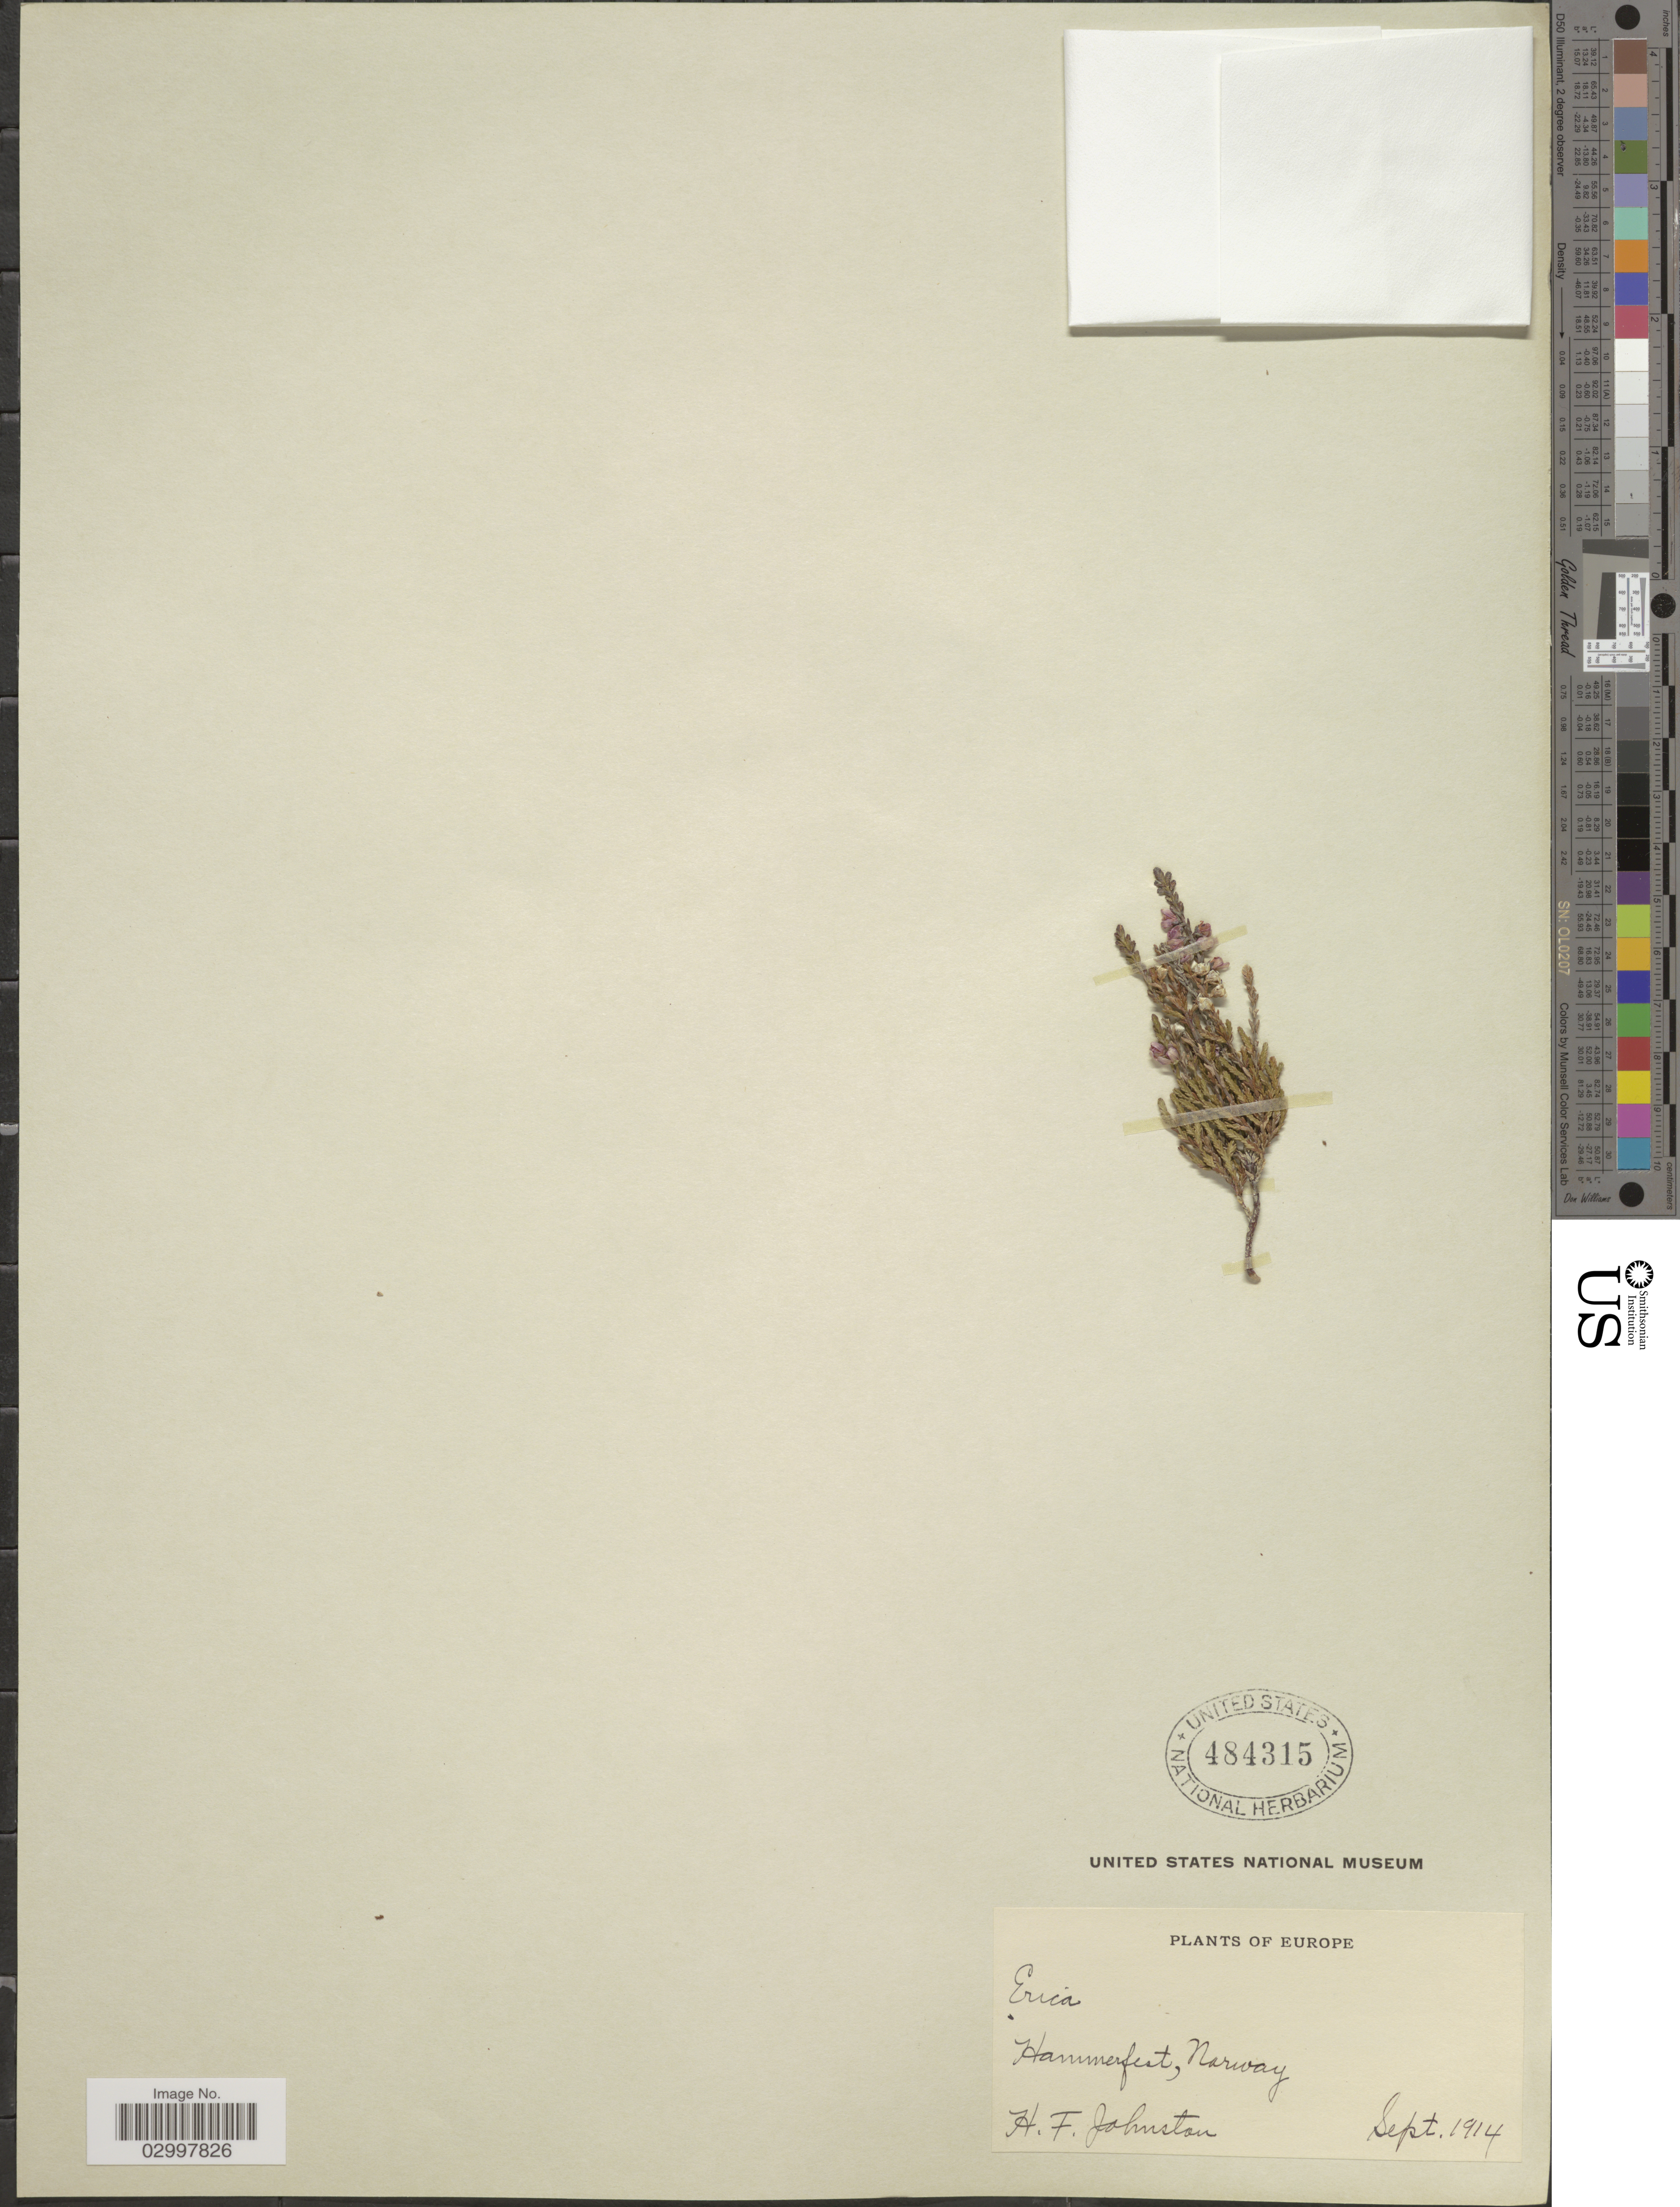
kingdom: Plantae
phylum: Tracheophyta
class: Magnoliopsida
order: Ericales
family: Ericaceae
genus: Erica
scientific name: Erica sp.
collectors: H. Johnston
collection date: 1914-09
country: Norway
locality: Hammerfest.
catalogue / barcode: US 484315